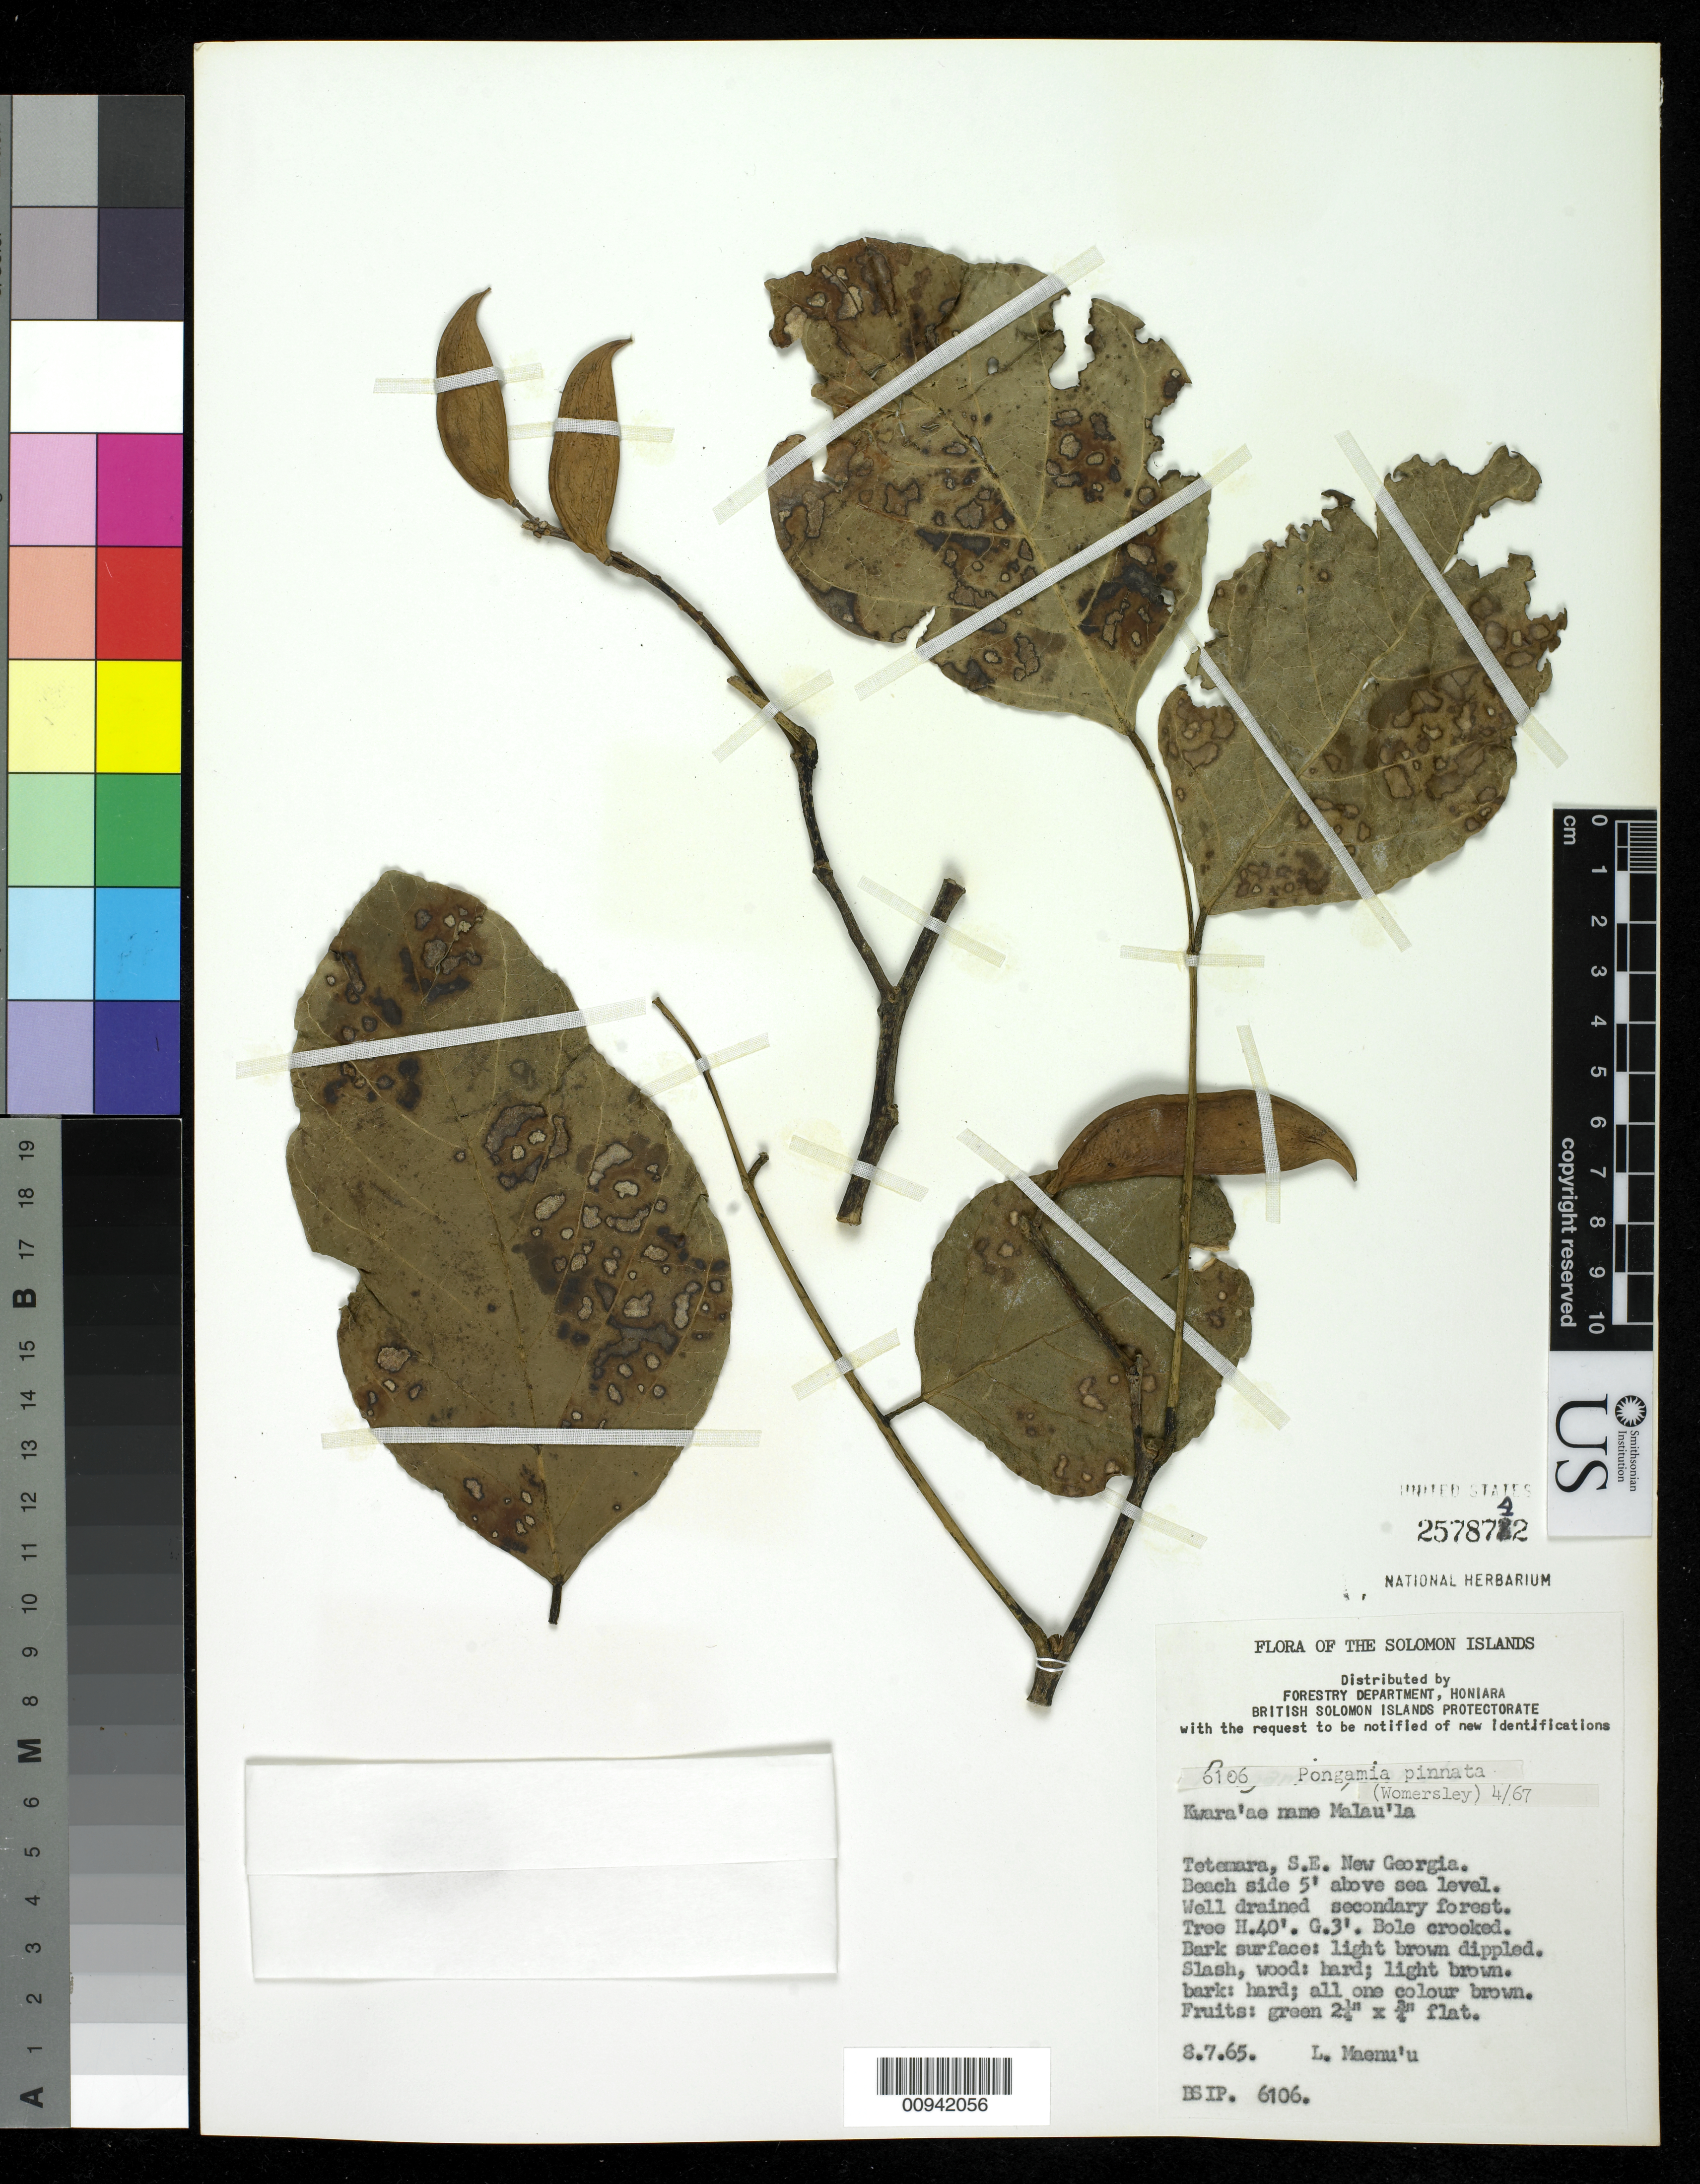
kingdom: Plantae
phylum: Tracheophyta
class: Magnoliopsida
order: Fabales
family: Fabaceae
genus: Millettia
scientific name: Millettia pinnata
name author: (L.) Panigrahi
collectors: L. Maenu'u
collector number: BSIP 6106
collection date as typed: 08 Jul 1965 or 07 Aug 1965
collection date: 1965-07-08 or 1965-08-07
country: Solomon Islands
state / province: Western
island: New Georgia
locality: SE, Tetemara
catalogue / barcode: US 2578742